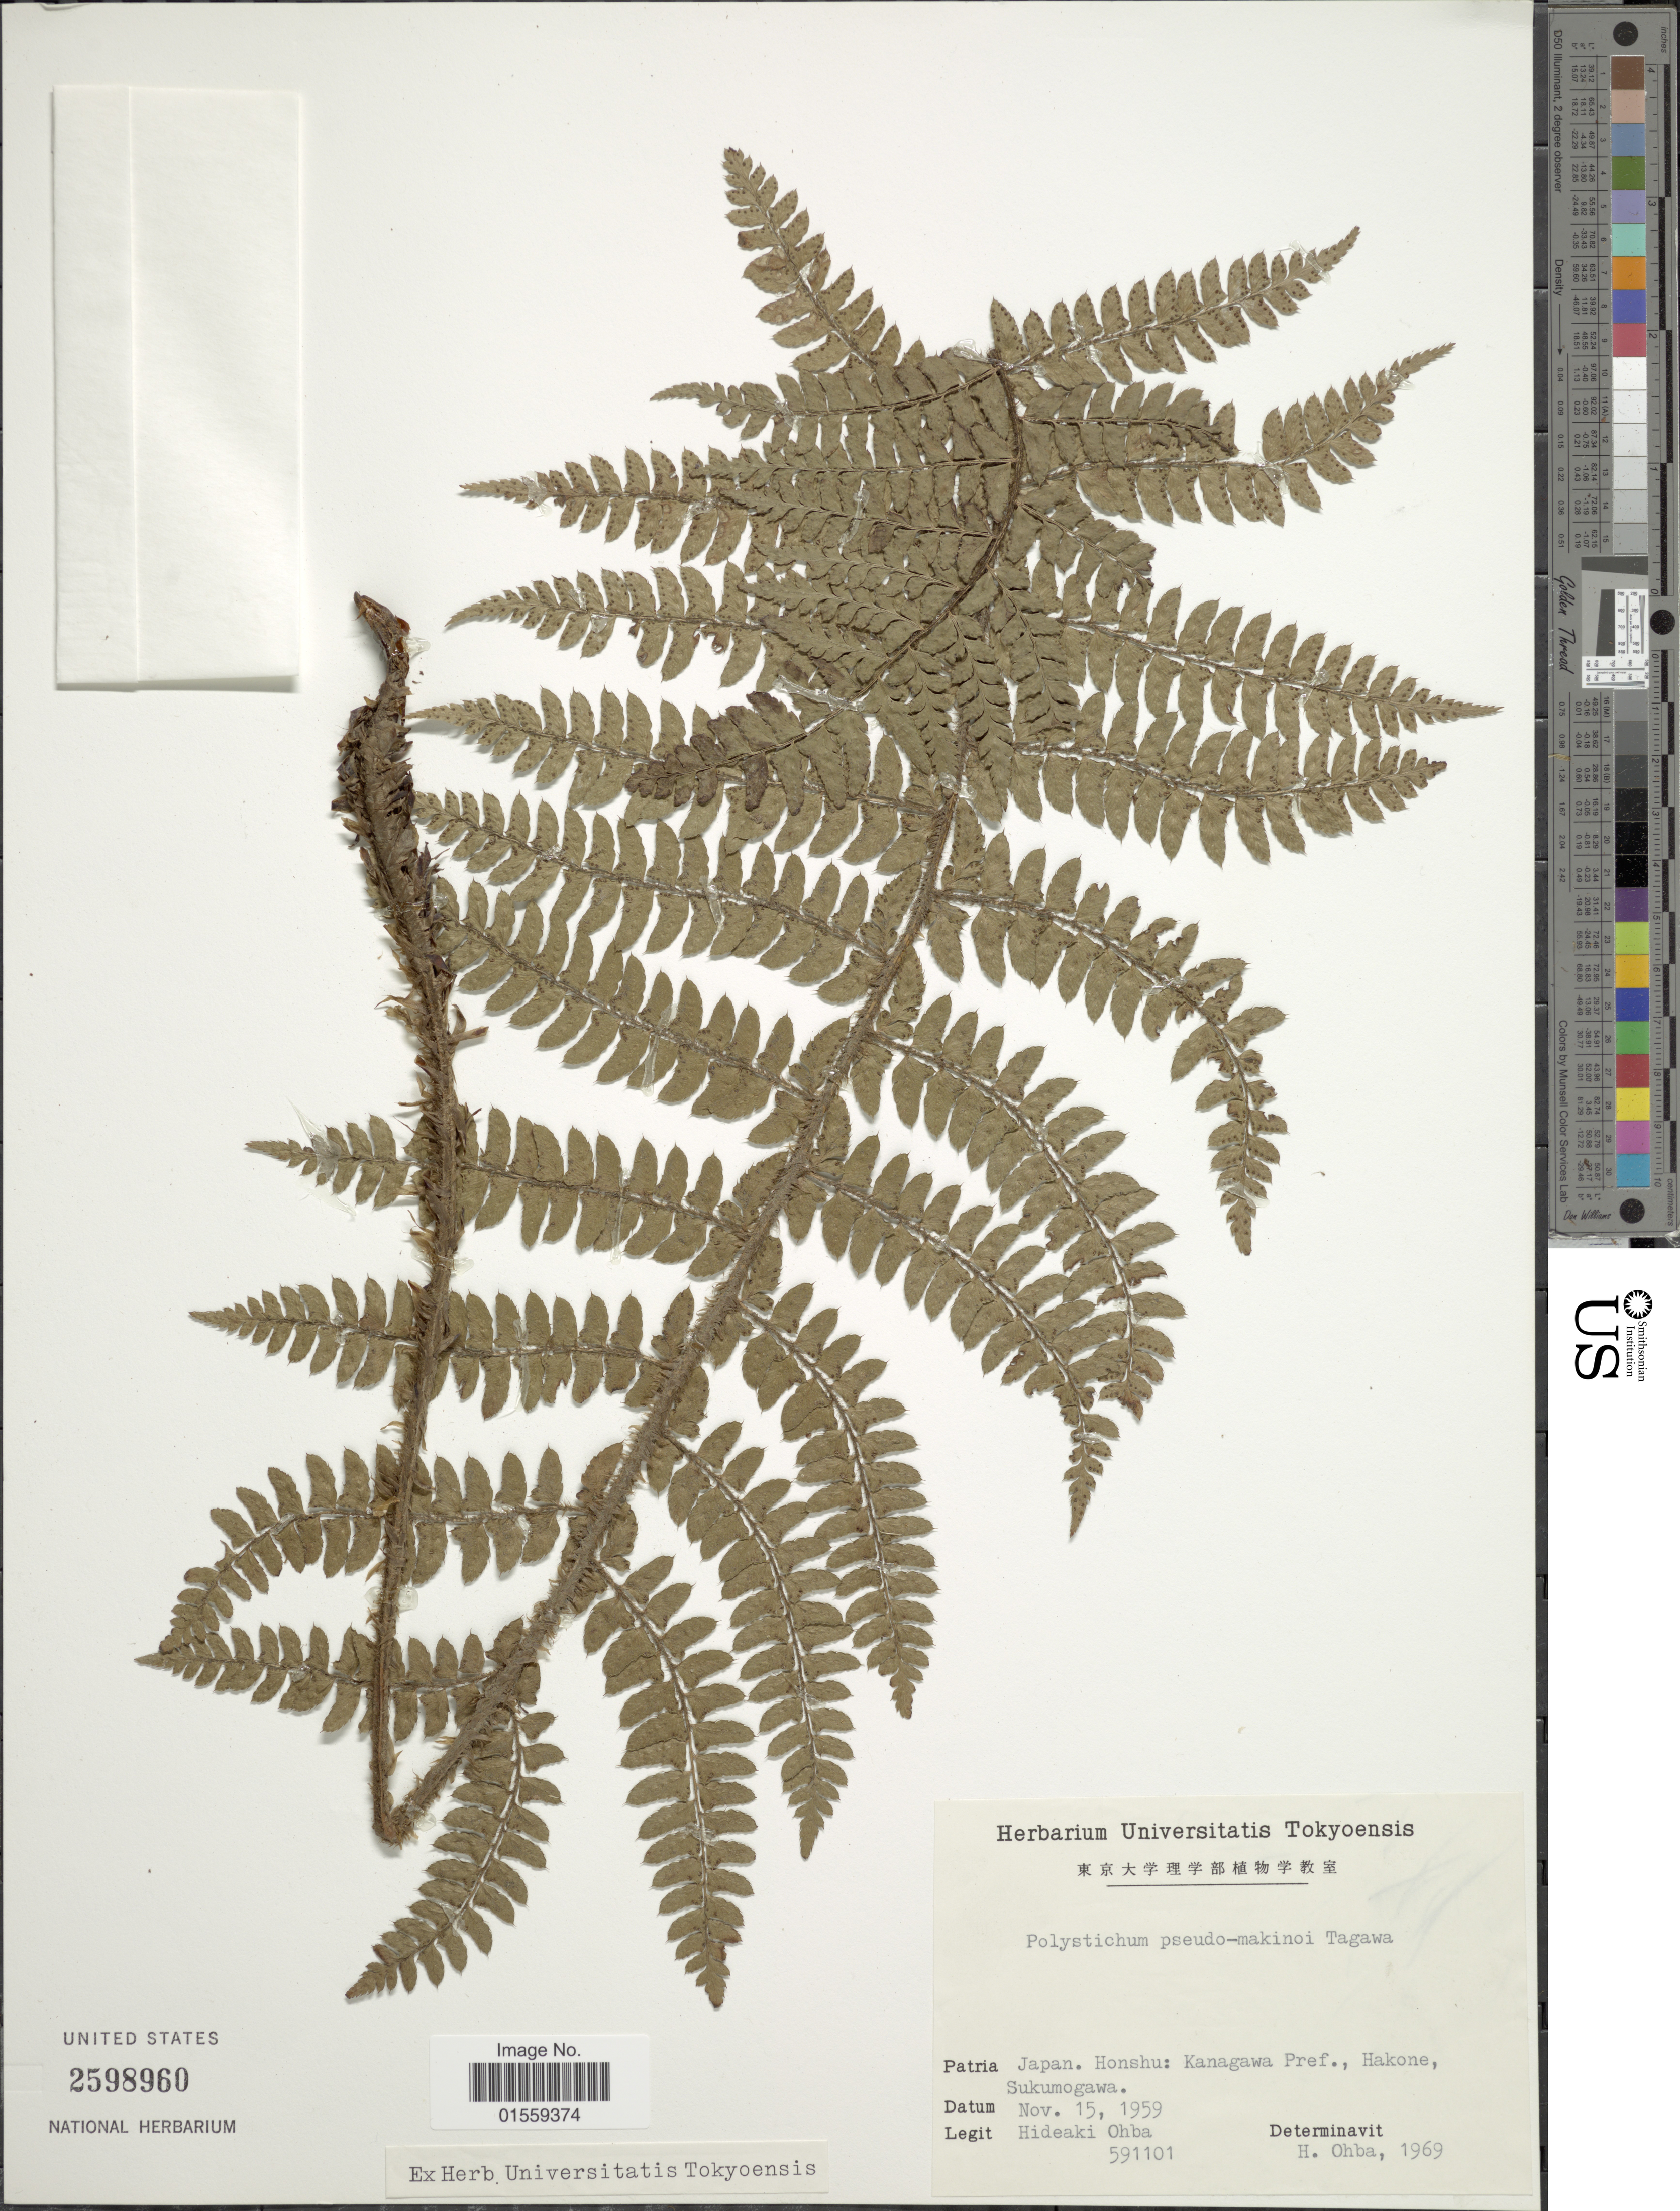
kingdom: Plantae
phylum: Tracheophyta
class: Polypodiopsida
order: Polypodiales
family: Dryopteridaceae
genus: Polystichum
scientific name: Polystichum pseudomakinoi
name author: Tagawa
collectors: H. Ohba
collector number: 591101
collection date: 1959-11-15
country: Japan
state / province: Kanagawa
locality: Honshu: Kanagawa Pref., Hakone, Sukumogawa.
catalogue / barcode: US 2598960